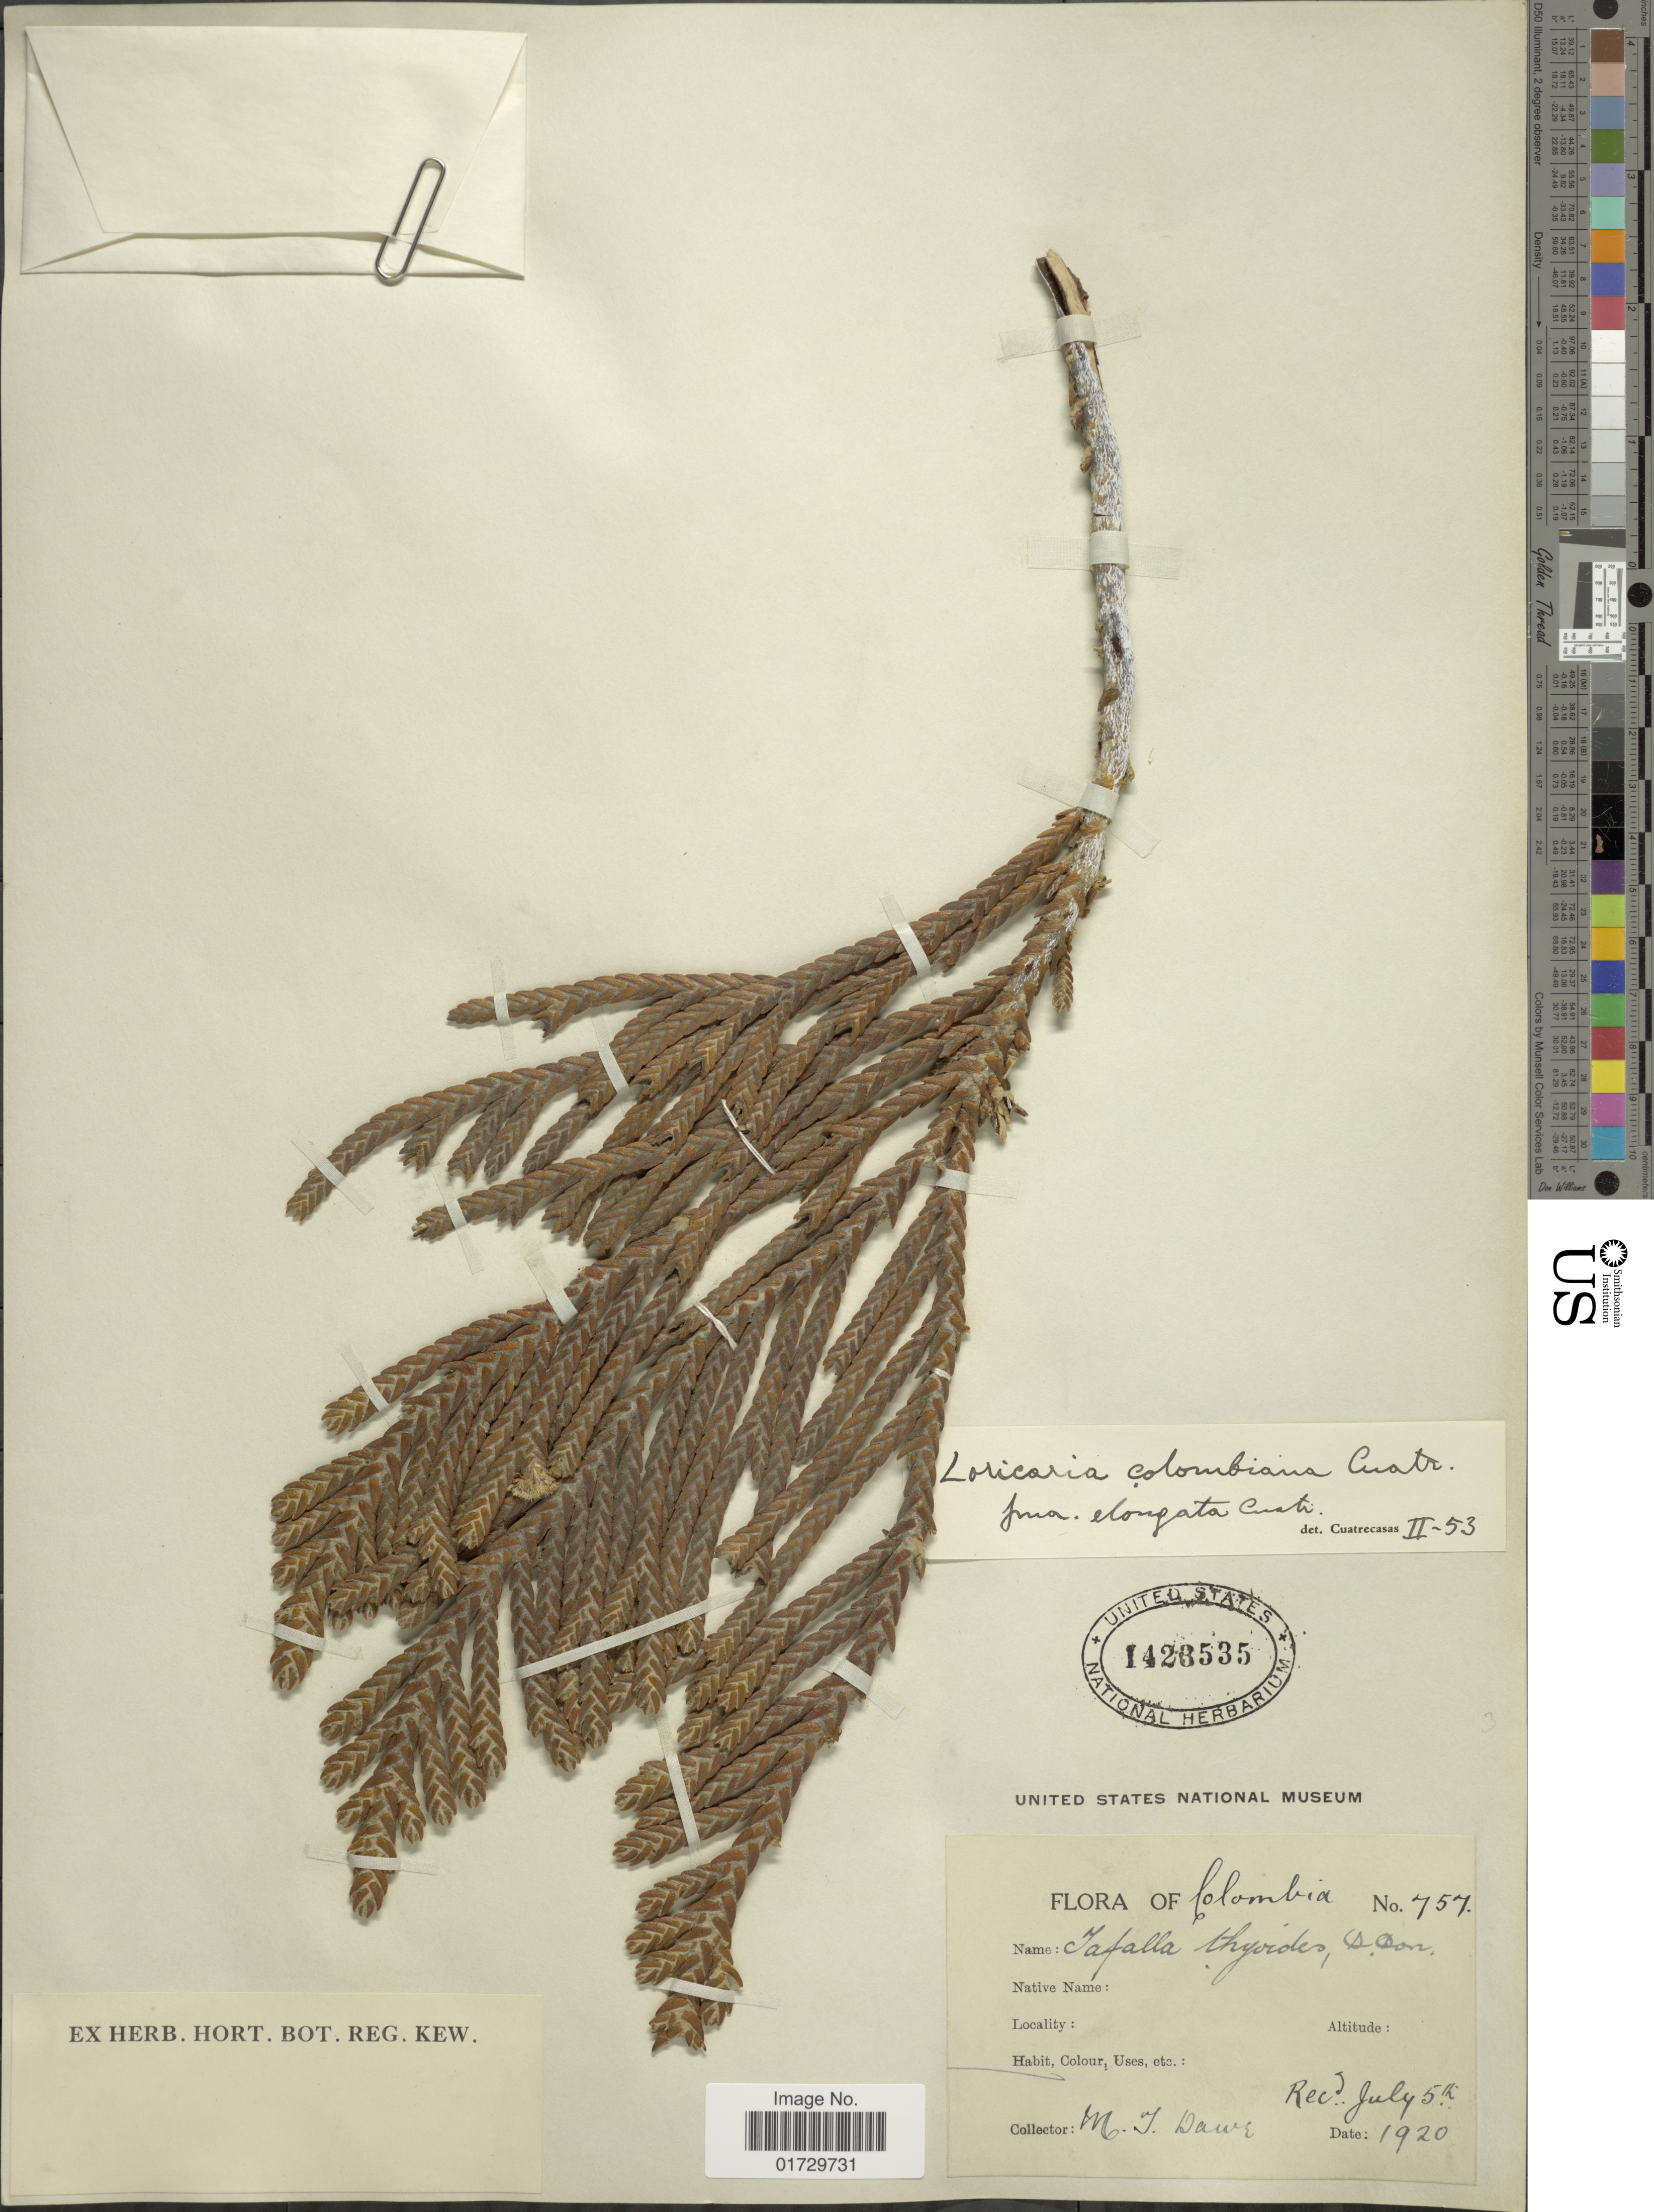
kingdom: Plantae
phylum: Tracheophyta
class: Magnoliopsida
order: Asterales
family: Asteraceae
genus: Loricaria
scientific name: Loricaria colombiana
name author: Cuatrec.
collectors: M. T. Dawe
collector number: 757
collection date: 1920-07-05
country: Colombia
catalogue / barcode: US 1423535